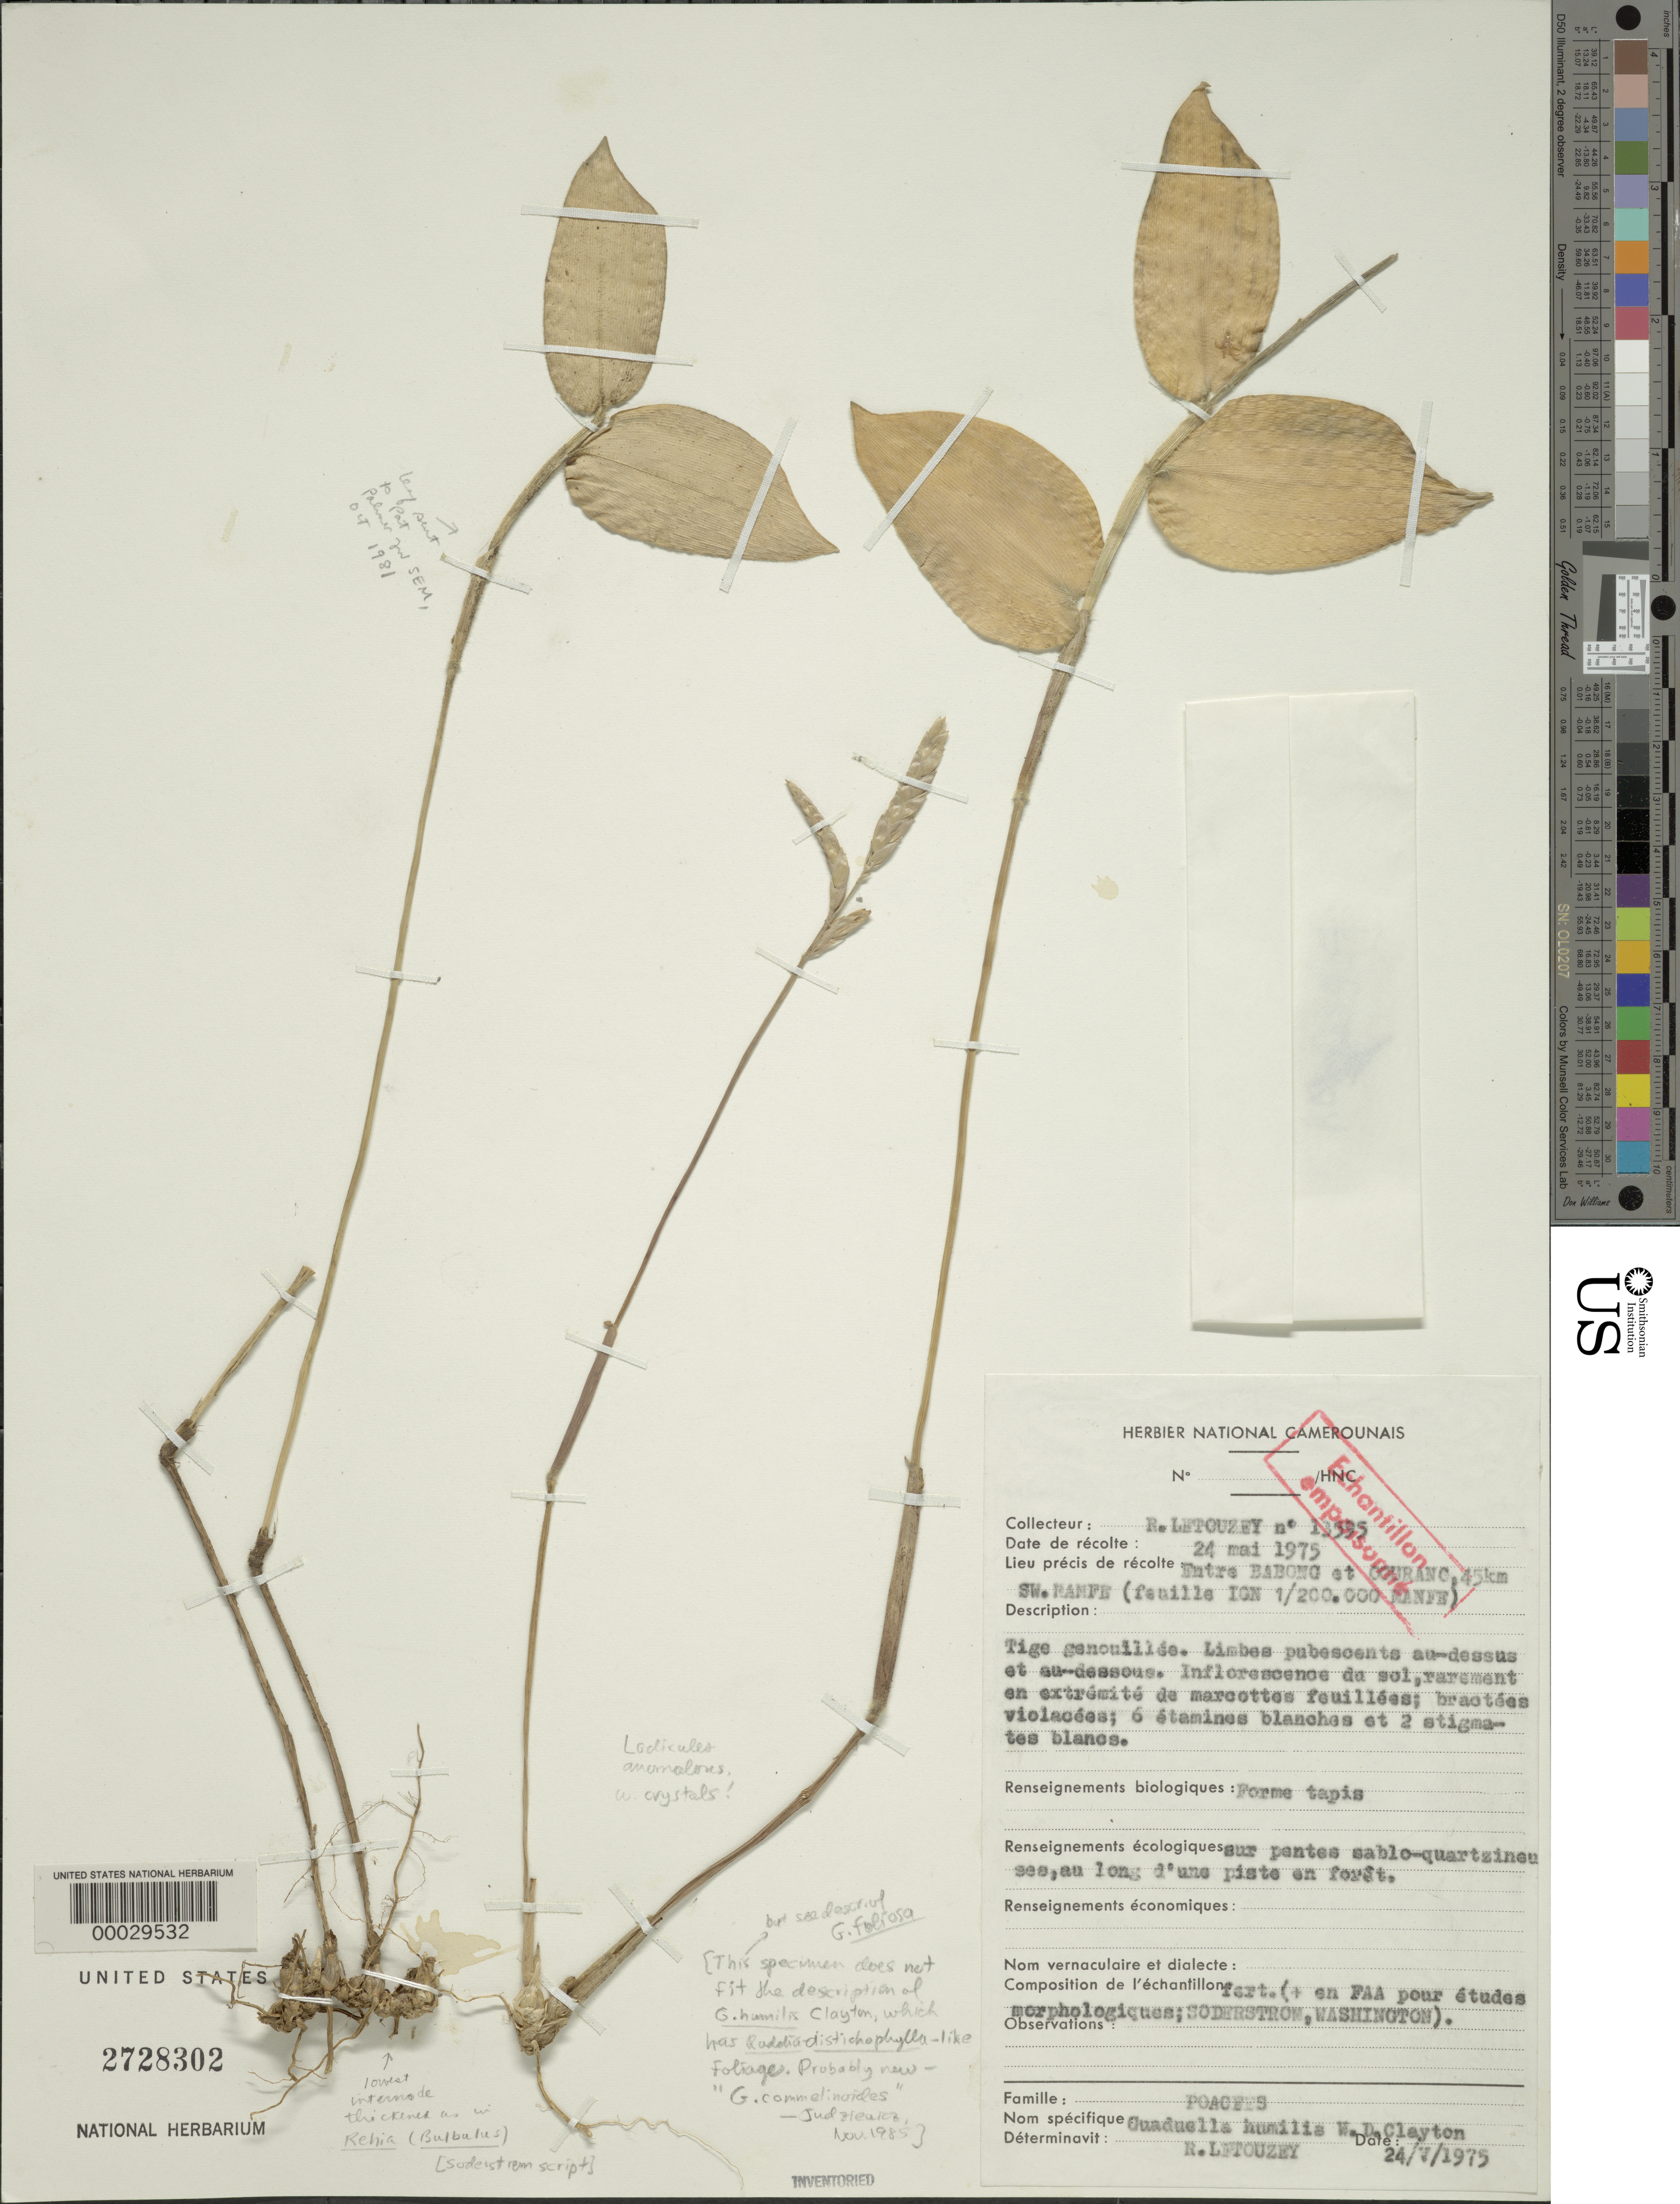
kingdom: Plantae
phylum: Tracheophyta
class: Liliopsida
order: Poales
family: Poaceae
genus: Guaduella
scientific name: Guaduella humilis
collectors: R. Letouzey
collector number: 13595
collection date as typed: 24 May 1975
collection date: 1975-05-24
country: Cameroon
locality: Babong, ogurang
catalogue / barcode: US 2728302